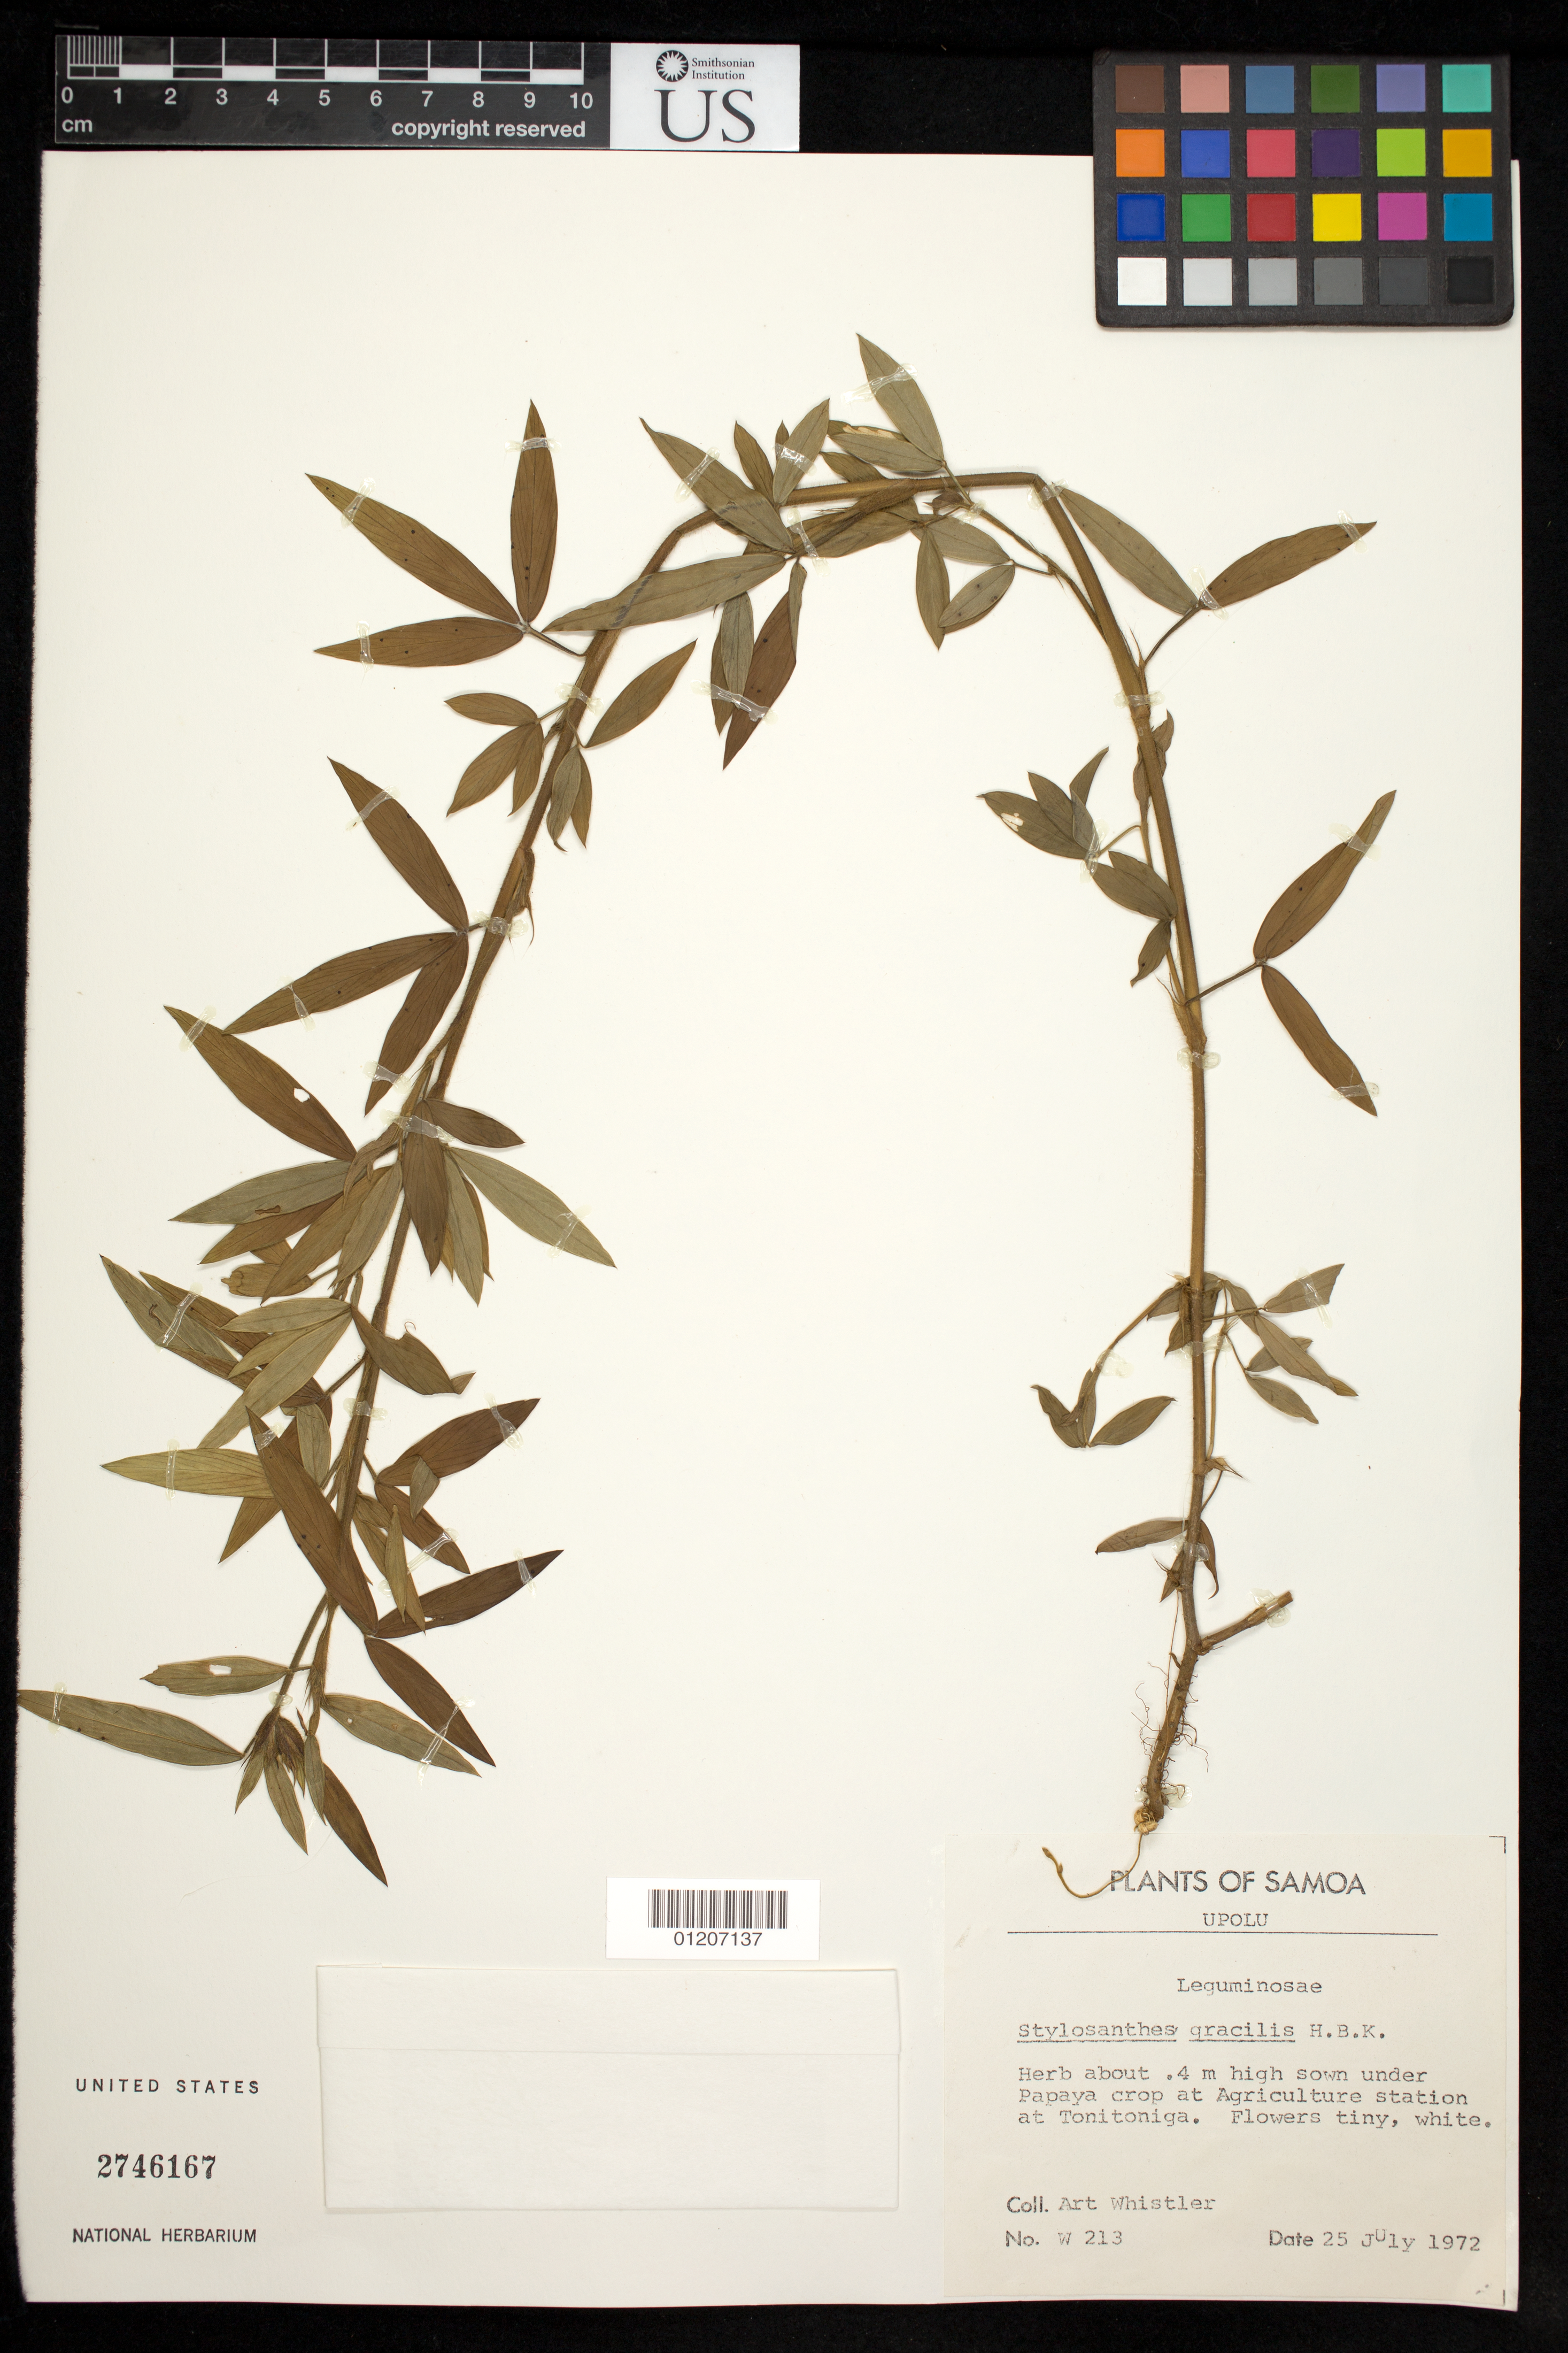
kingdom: Plantae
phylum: Tracheophyta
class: Magnoliopsida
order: Fabales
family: Fabaceae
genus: Stylosanthes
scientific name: Stylosanthes gracilis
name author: Kunth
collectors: A. Whistler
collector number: W 213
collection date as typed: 25 Jul 1972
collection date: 1972-07-25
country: Samoa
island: Upolu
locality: Tonitoniga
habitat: Under Papaya crop.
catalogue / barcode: US 2746167